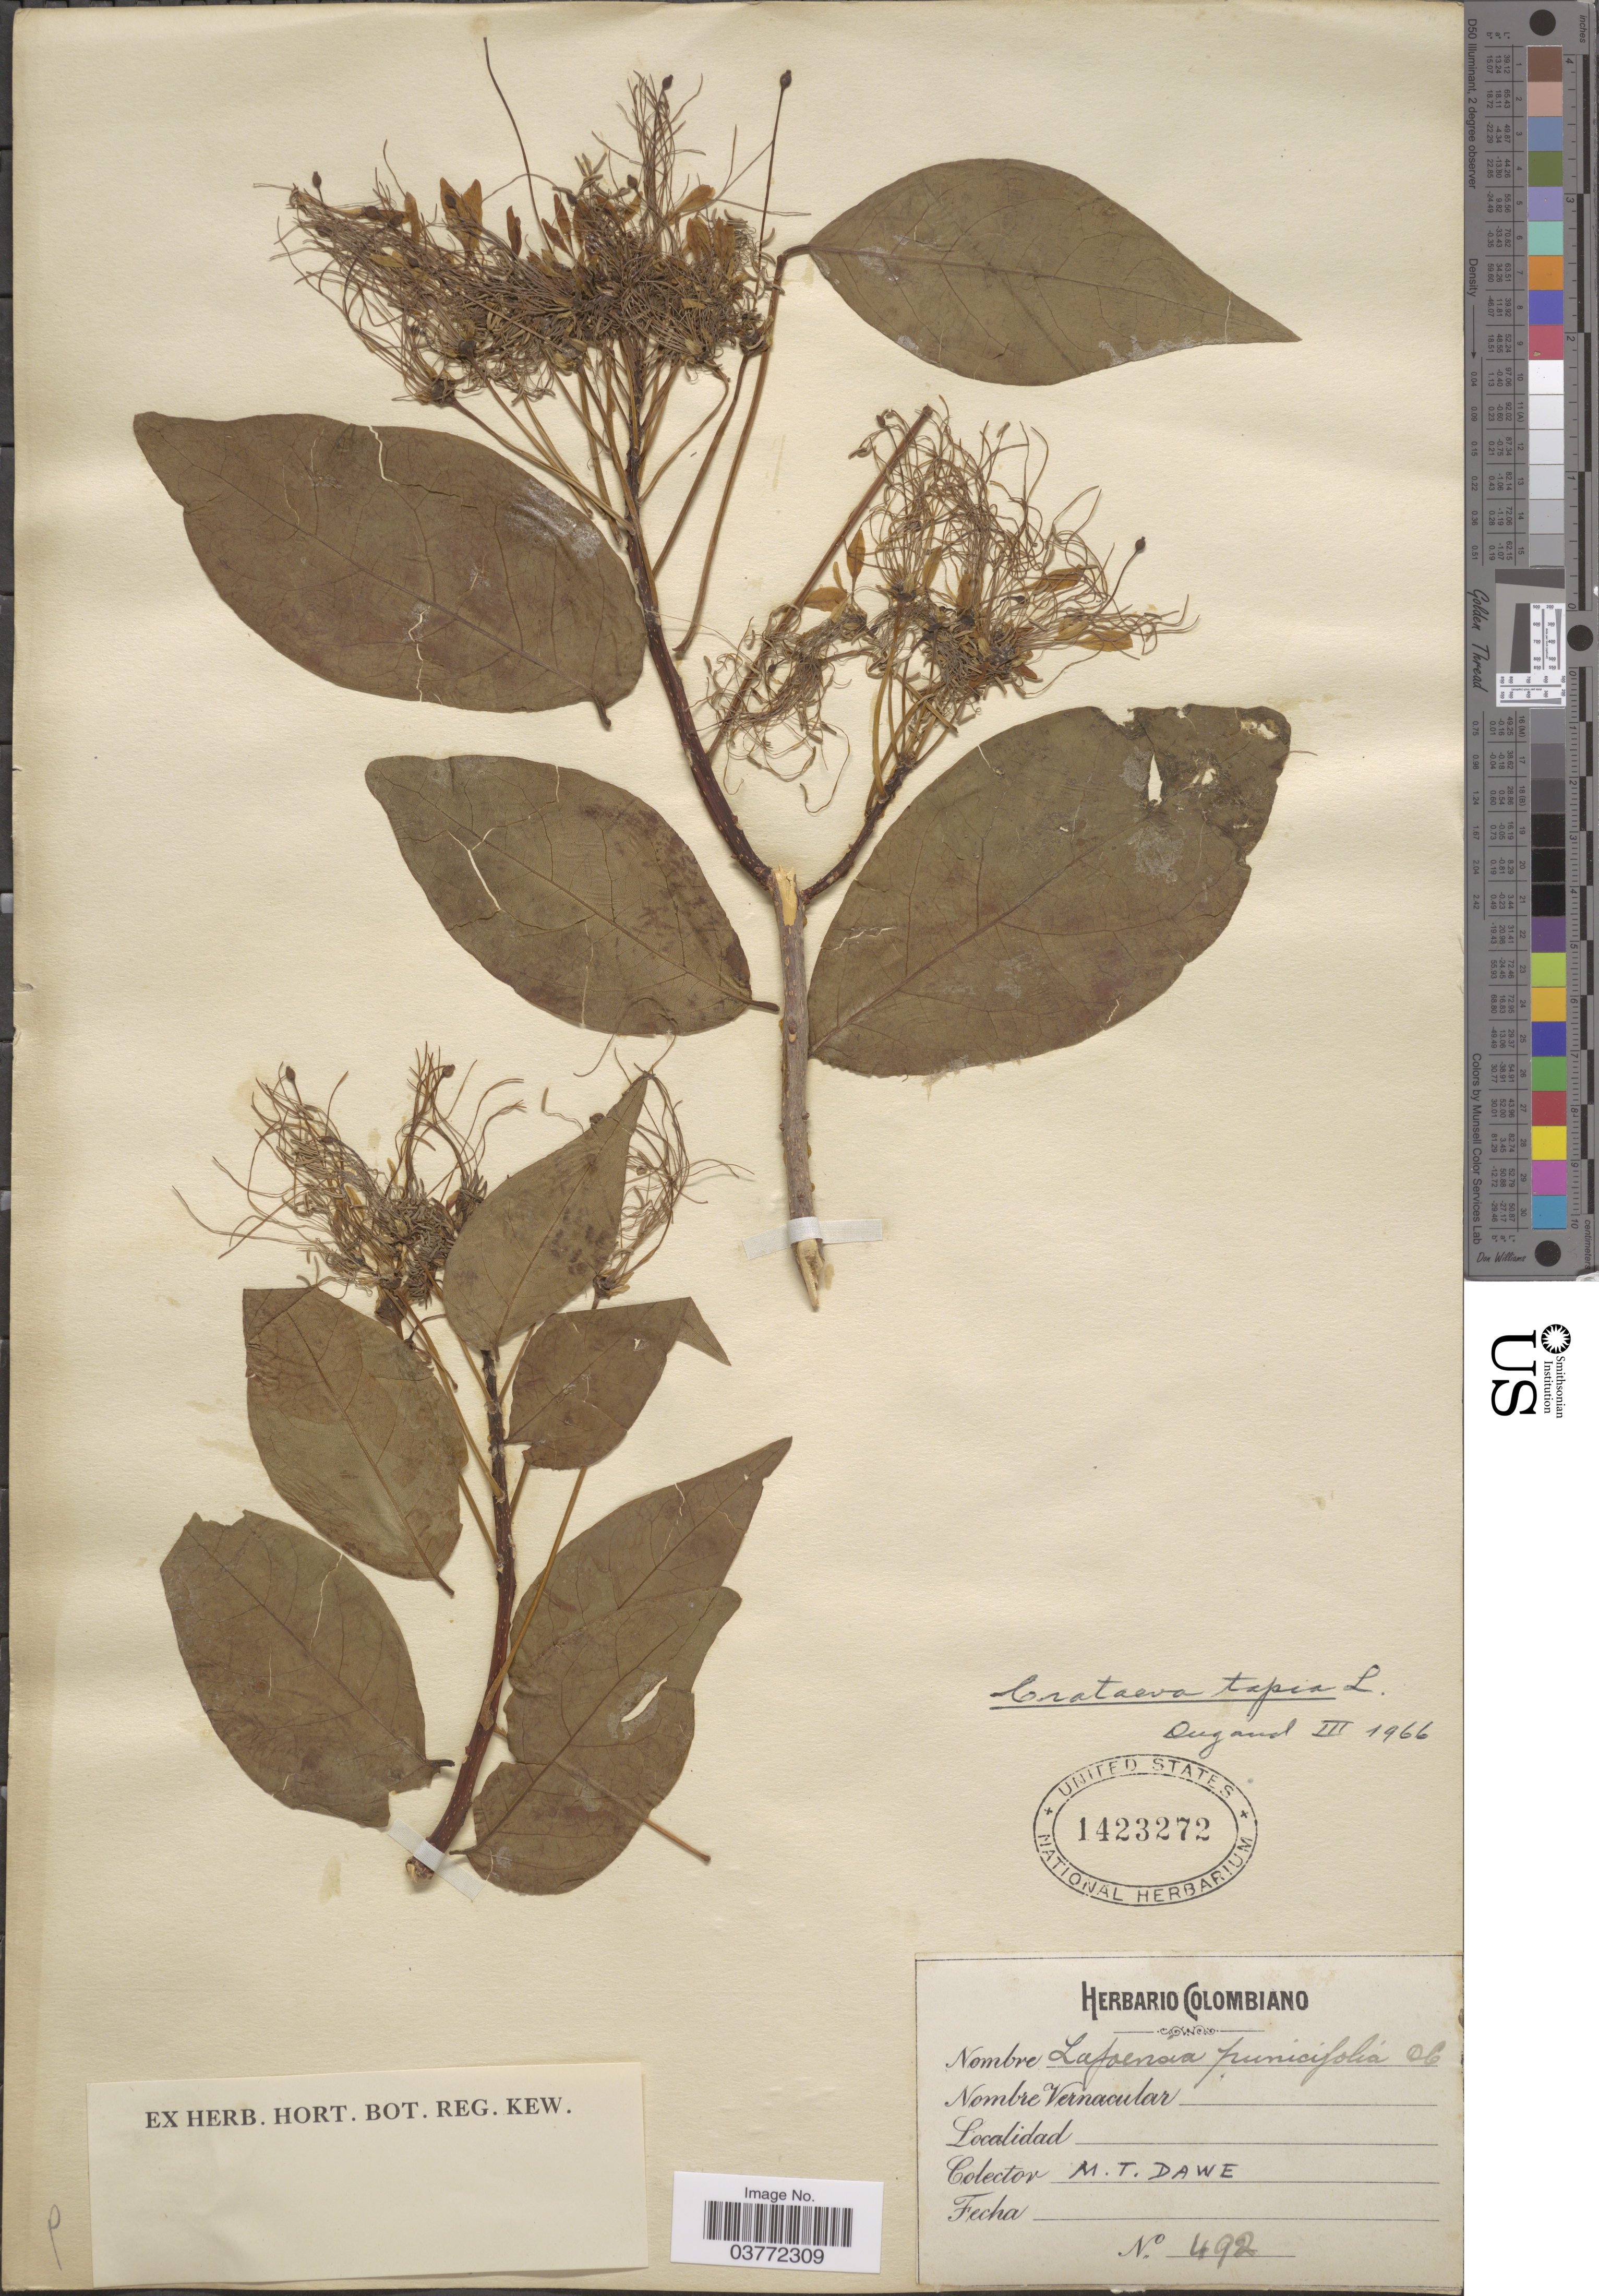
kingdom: Plantae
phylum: Tracheophyta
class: Magnoliopsida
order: Brassicales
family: Capparaceae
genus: Crateva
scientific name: Crateva tapia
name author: L.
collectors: M. T. Dawe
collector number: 492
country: Colombia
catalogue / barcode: US 1423272